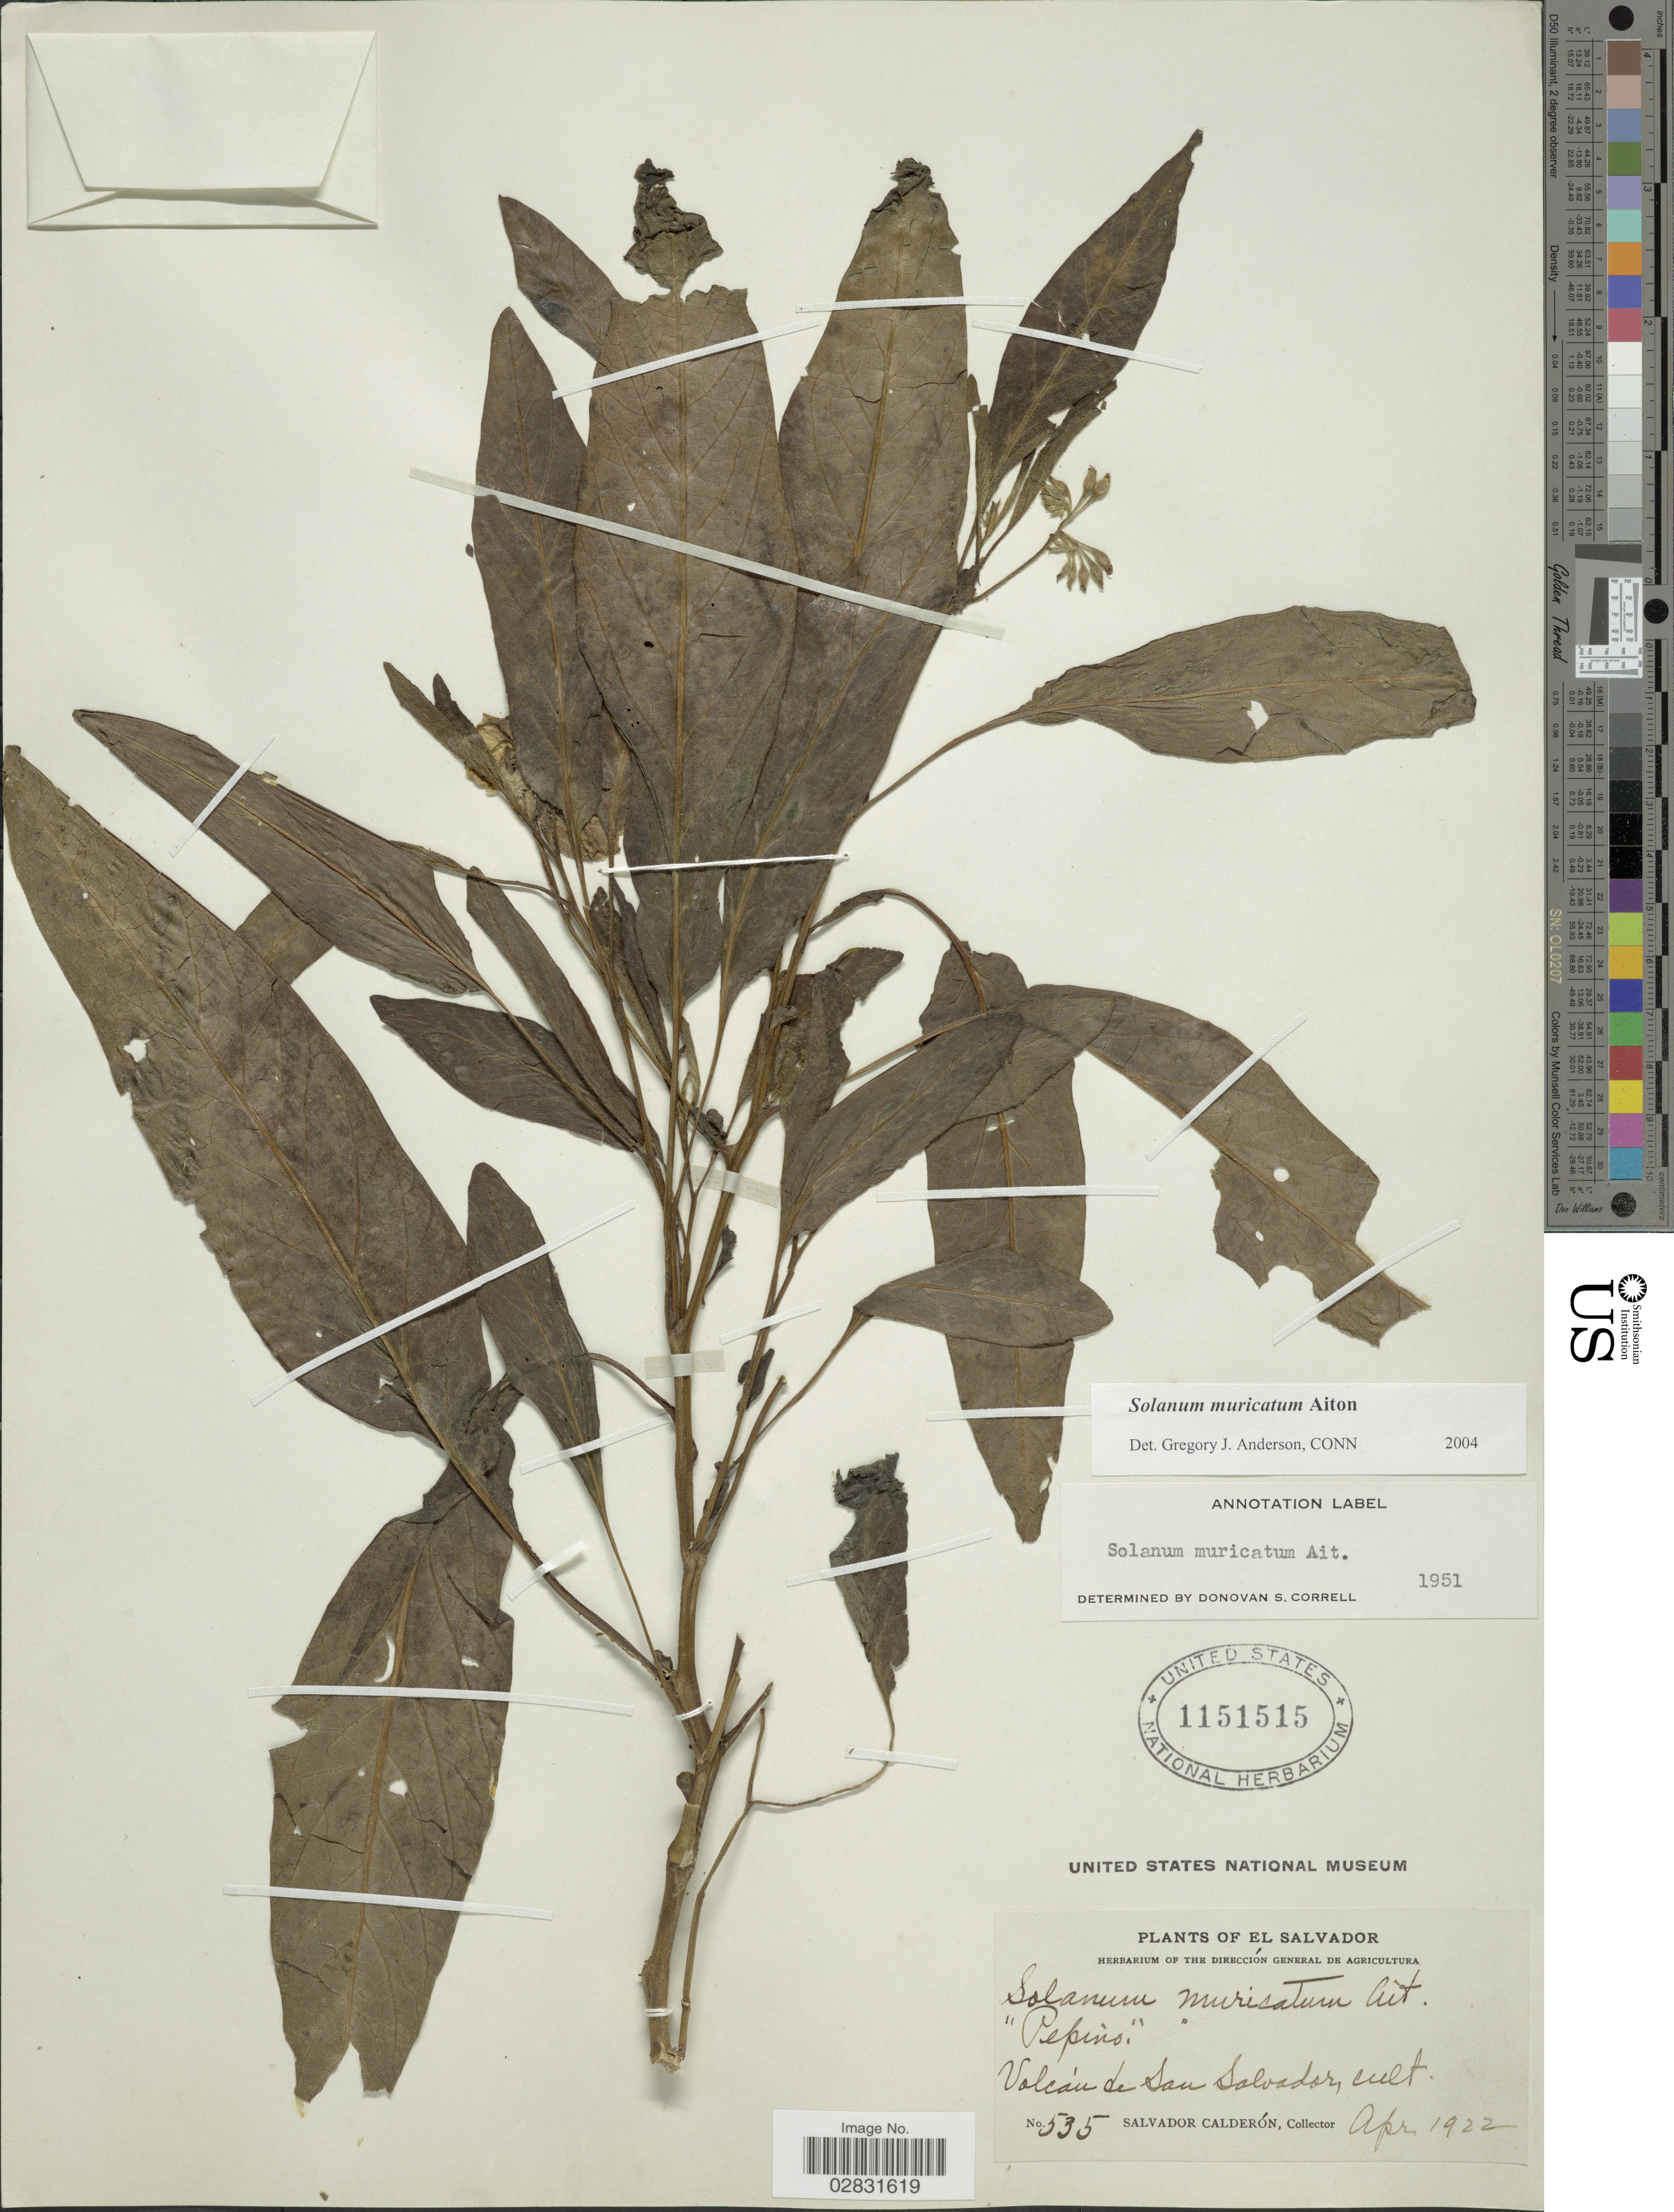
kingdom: Plantae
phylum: Tracheophyta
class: Magnoliopsida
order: Solanales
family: Solanaceae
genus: Solanum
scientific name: Solanum muricatum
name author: Aiton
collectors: S. Calderón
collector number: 535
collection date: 1922-04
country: El Salvador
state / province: San Salvador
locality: Volcán de San Salvador.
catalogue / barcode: US 1151515